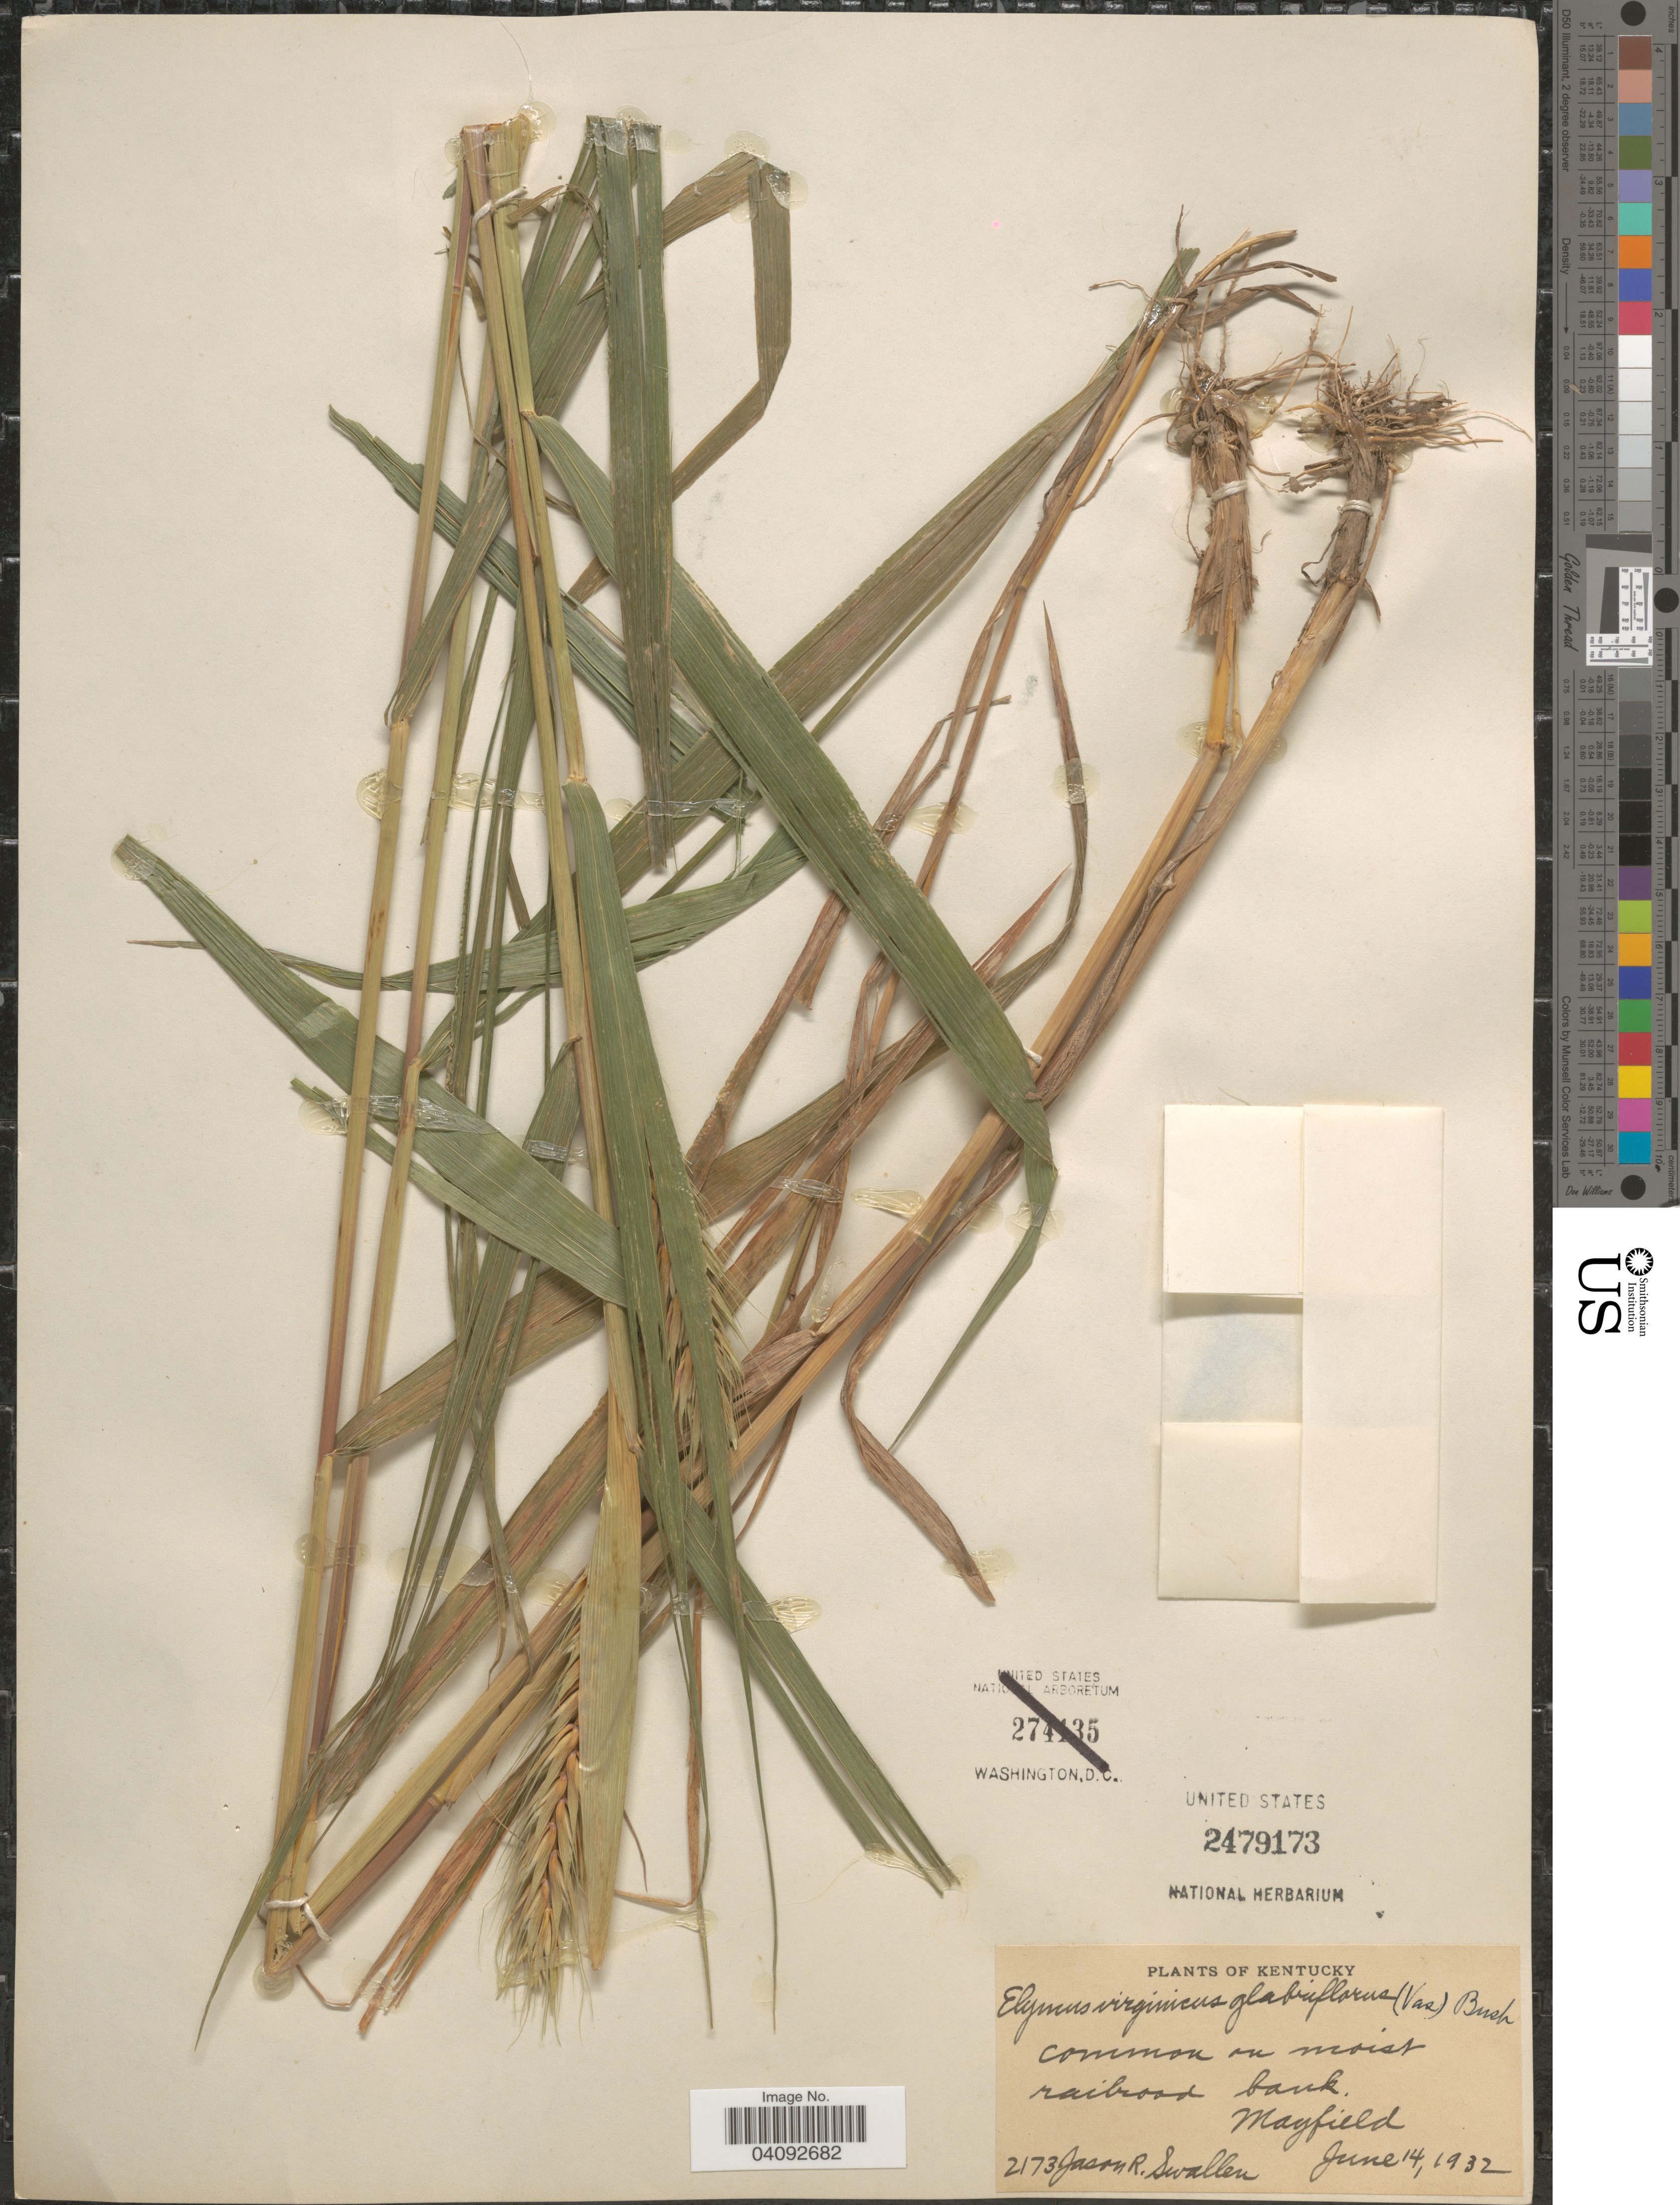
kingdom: Plantae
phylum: Tracheophyta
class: Liliopsida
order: Poales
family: Poaceae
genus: Elymus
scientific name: Elymus glabriflorus var. glabriflorus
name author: (Vasey ex L.H. Dewey) Scribn. & C.R. Ball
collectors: J. R. Swallen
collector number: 2173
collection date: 1936-06-14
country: United States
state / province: Kentucky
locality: Common on moist railroad bank. Mayfield.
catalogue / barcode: US 2479173